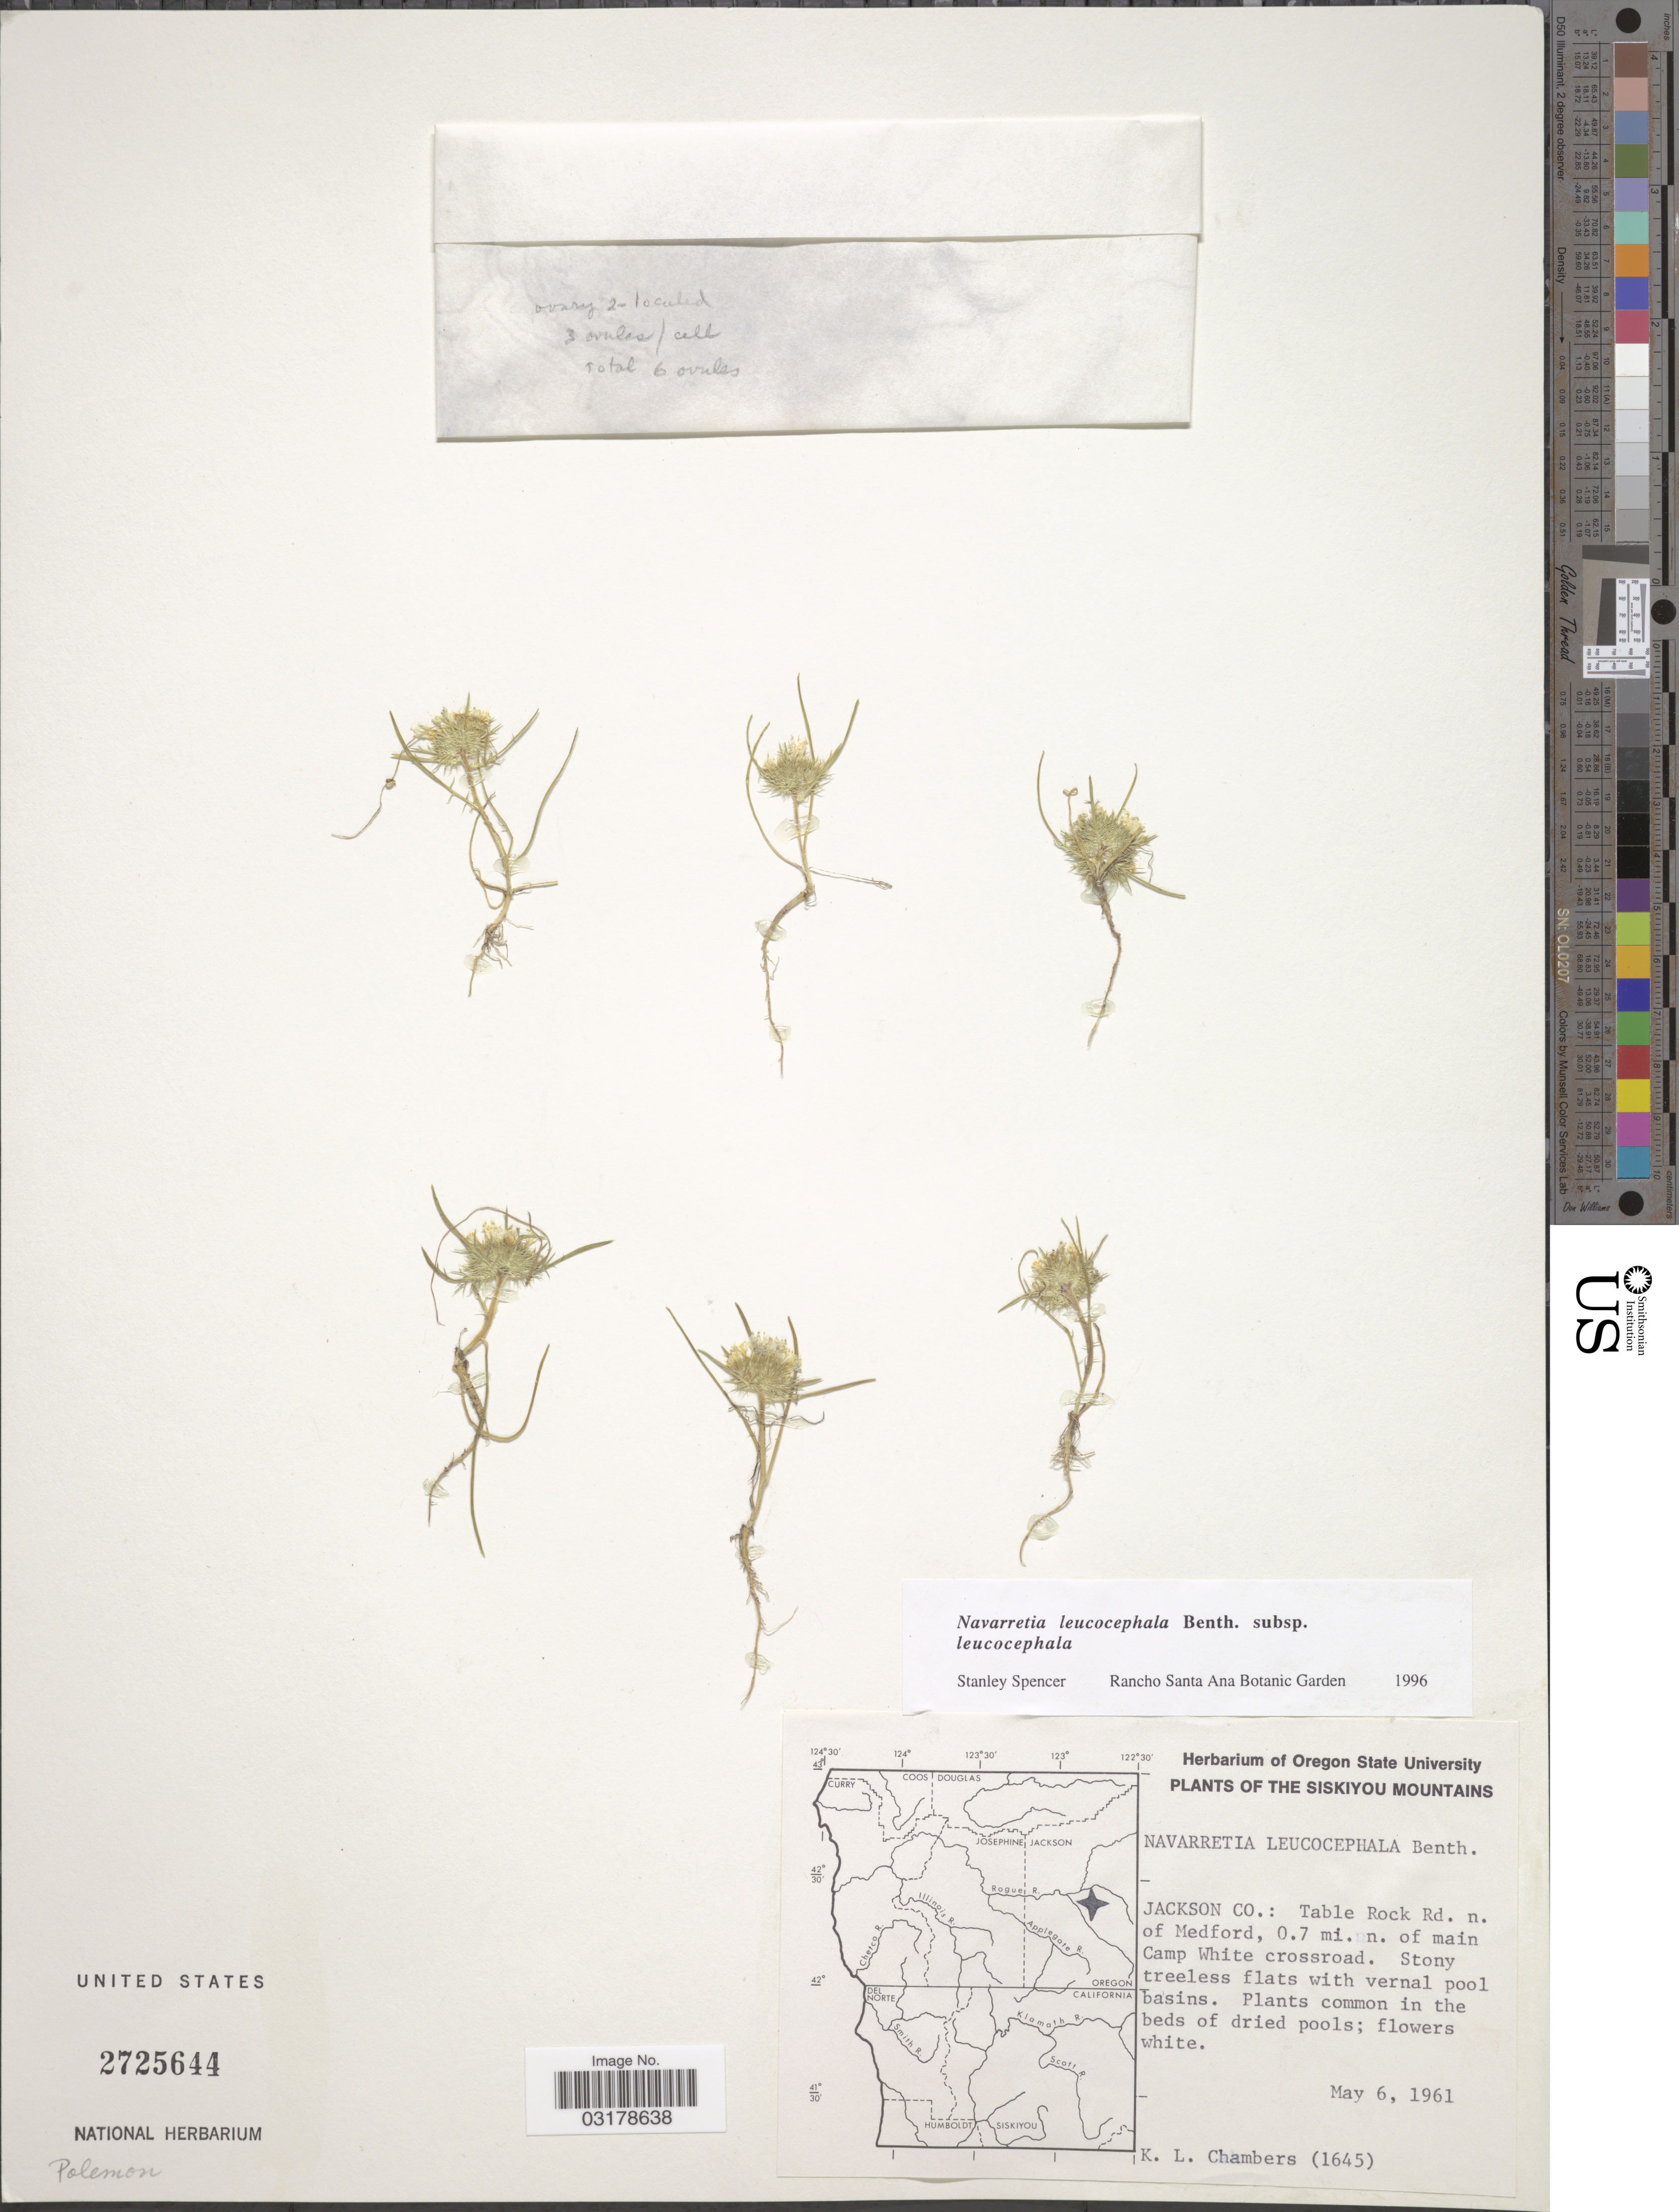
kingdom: Plantae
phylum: Tracheophyta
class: Magnoliopsida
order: Ericales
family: Polemoniaceae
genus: Navarretia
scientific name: Navarretia leucocephala subsp. leucocephala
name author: Benth.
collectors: K. Chambers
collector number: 1645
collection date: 1961-05-06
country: United States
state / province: Oregon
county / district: Jackson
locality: The Siskiyou Mountains. Jackson Co.: Table Rock Rd. n. of Medford, 0.7 mi. n. of main Camp White crossroad.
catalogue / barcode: US 2725644